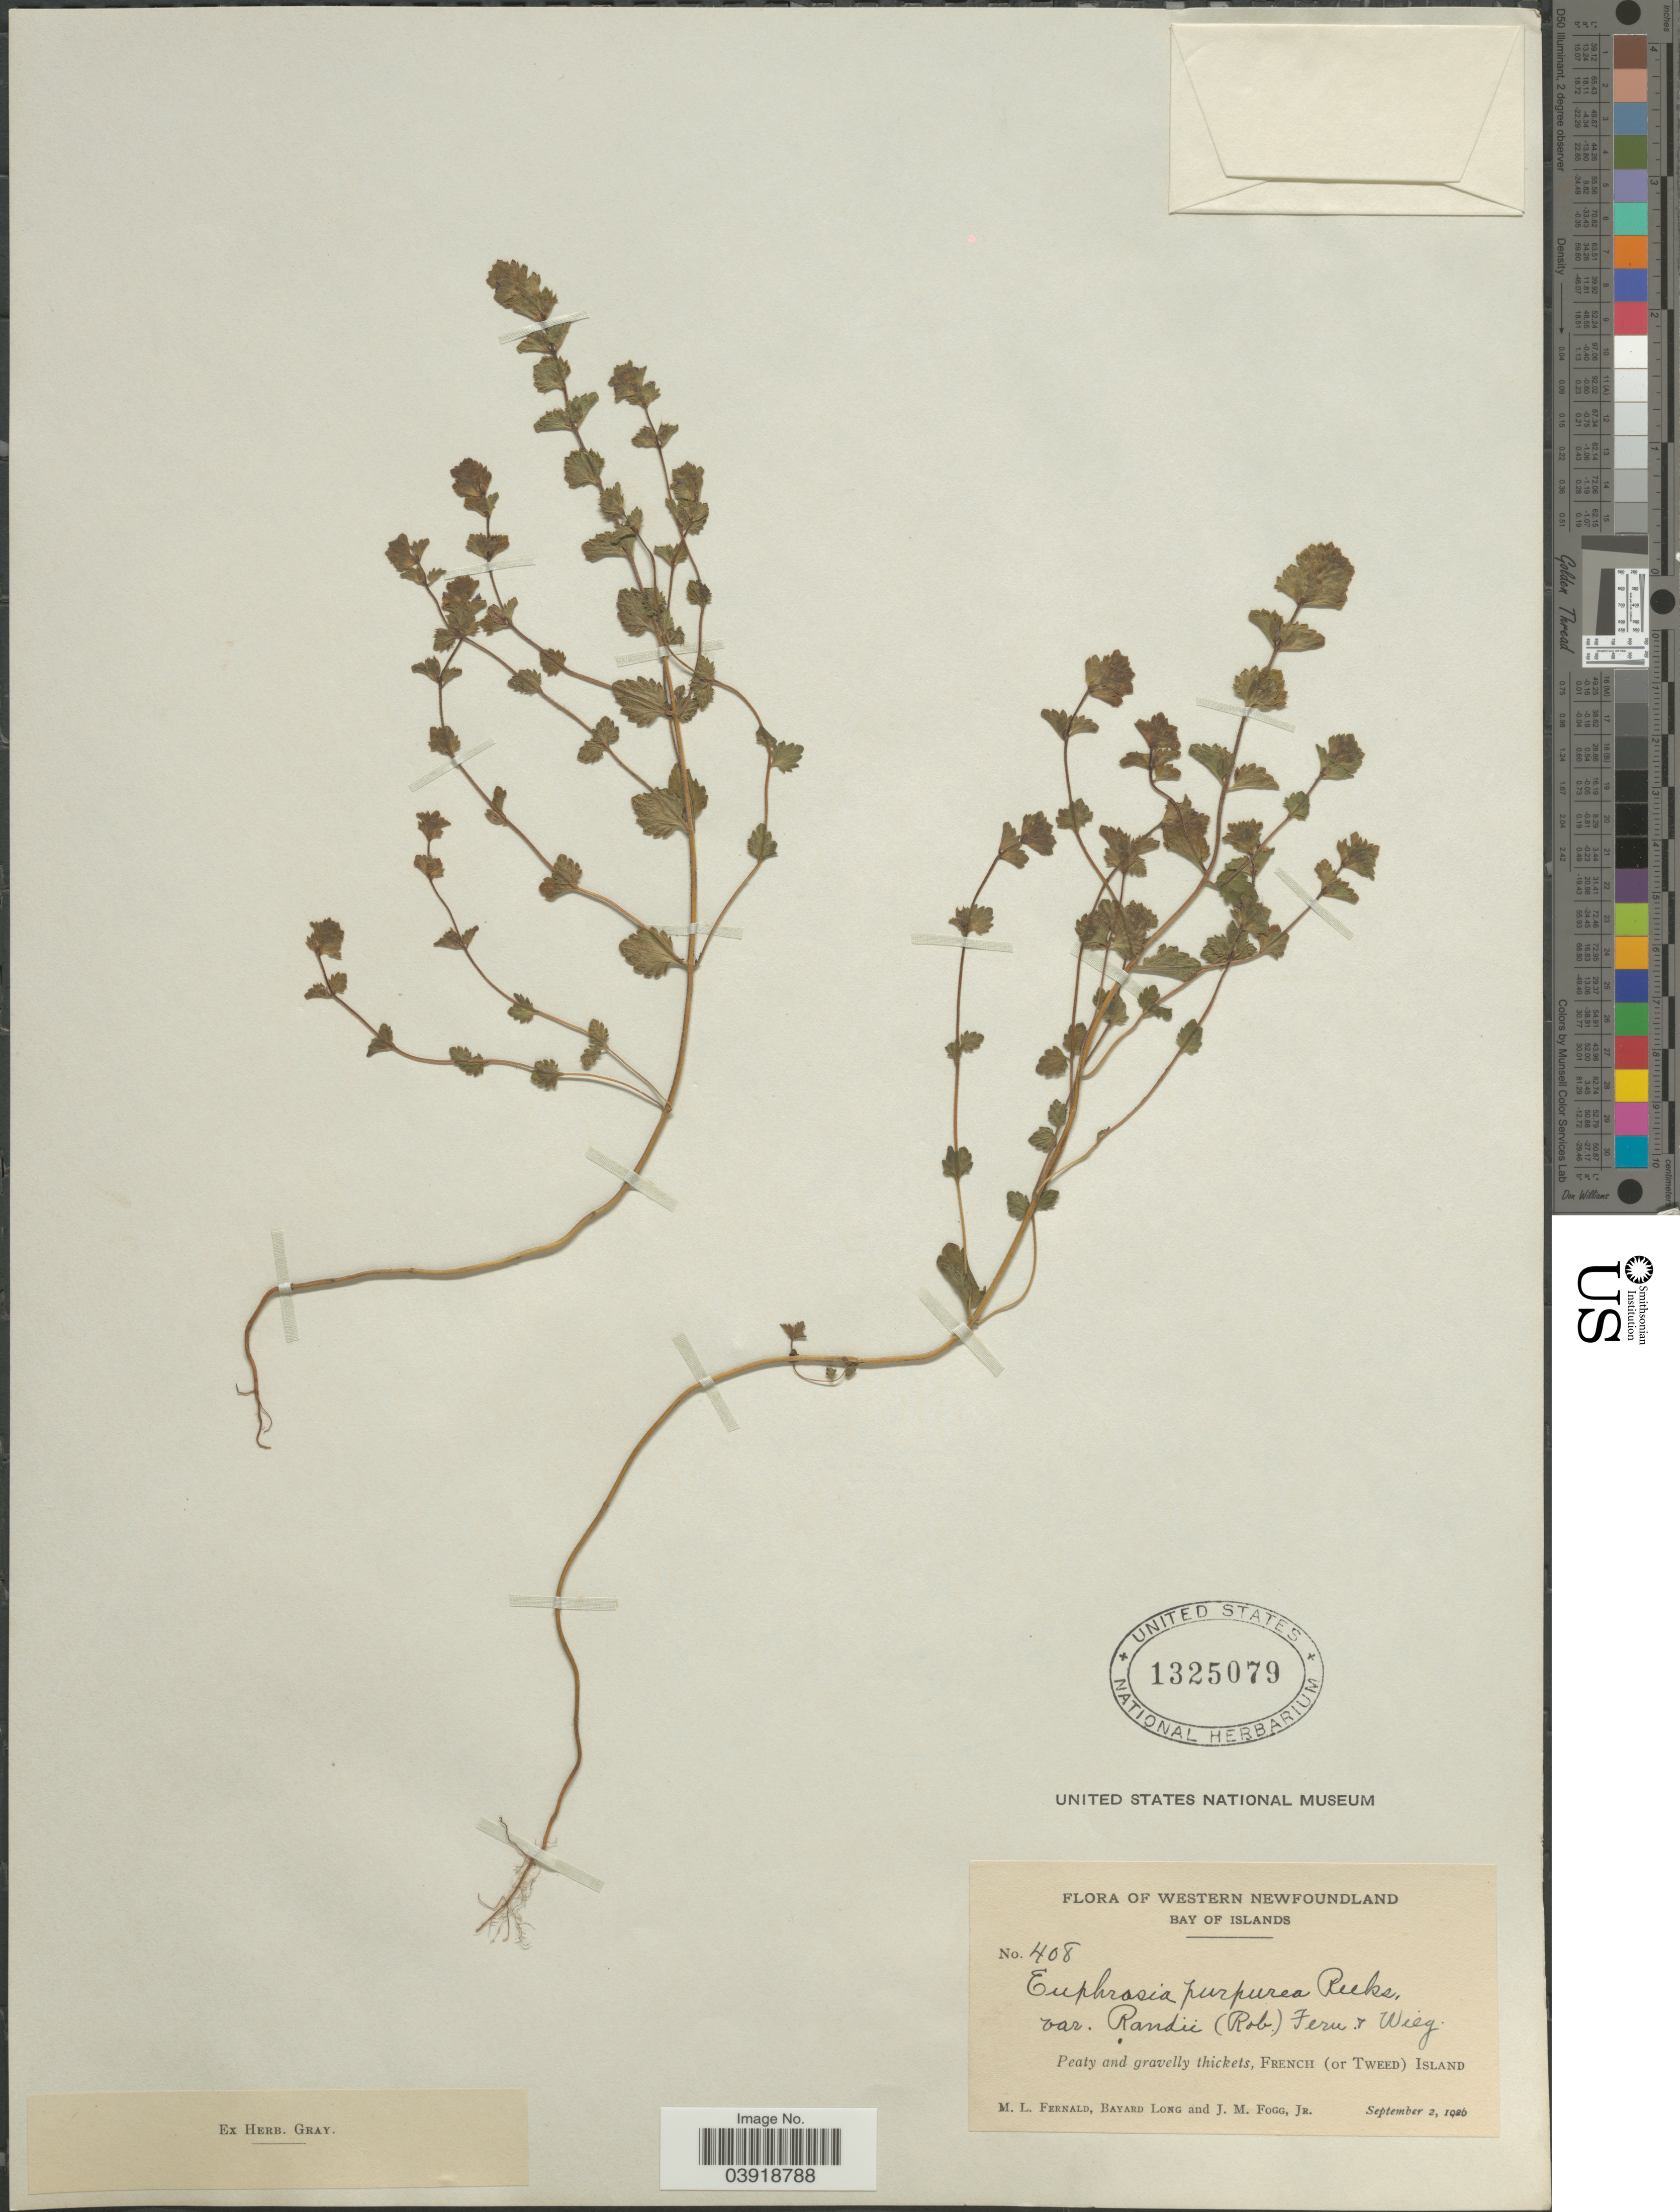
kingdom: Plantae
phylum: Tracheophyta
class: Magnoliopsida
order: Lamiales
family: Orobanchaceae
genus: Euphrasia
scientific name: Euphrasia purpurea var. randii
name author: (B.L. Rob.) Fernald & Wiegand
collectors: M. L. Fernald, B. Long & J. Fogg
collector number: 408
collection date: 1926-09-02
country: Canada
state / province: Newfoundland and Labrador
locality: Western Newfoundland. Bay of Islands. Peaty and gravelly thickets, French (or Tweed) Island.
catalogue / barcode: US 1325079